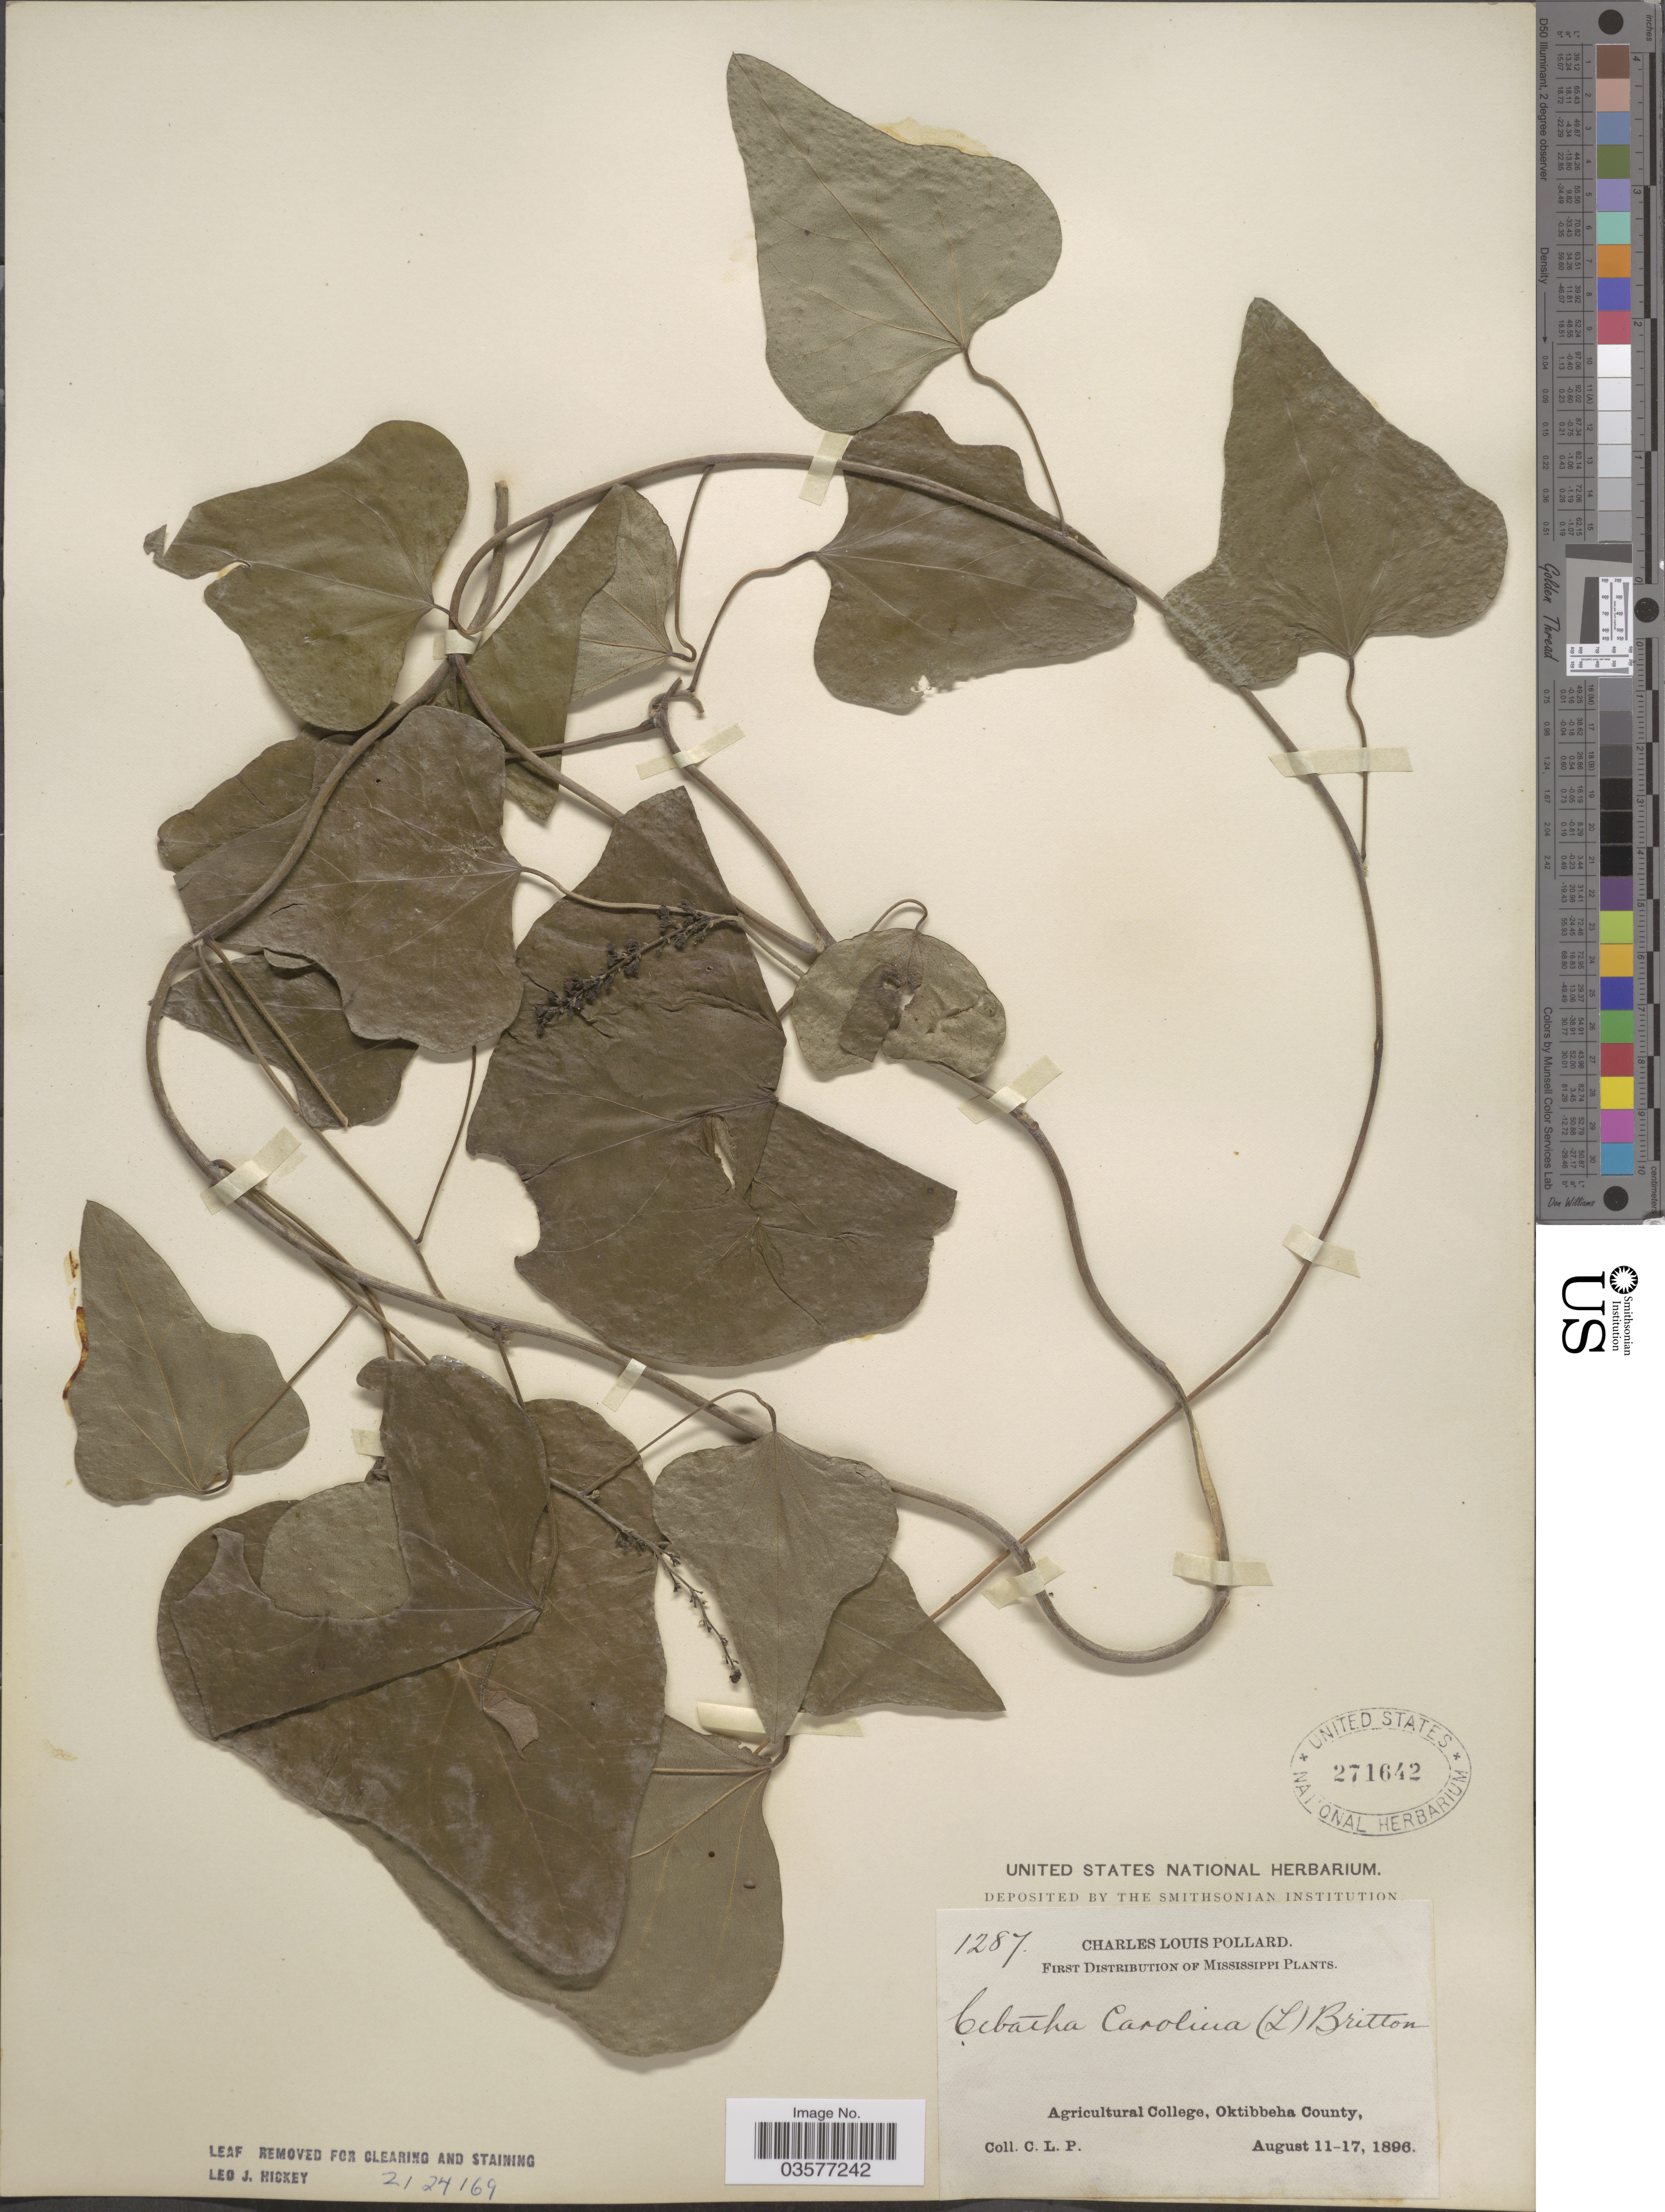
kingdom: Plantae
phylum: Tracheophyta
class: Magnoliopsida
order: Ranunculales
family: Menispermaceae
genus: Cocculus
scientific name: Cocculus carolinus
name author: (L.) DC.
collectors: C. L. Pollard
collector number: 1287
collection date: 1896-08-11/1896-08-17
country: United States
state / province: Mississippi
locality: Agricultural College, Oktibbeha County.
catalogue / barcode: US 271642